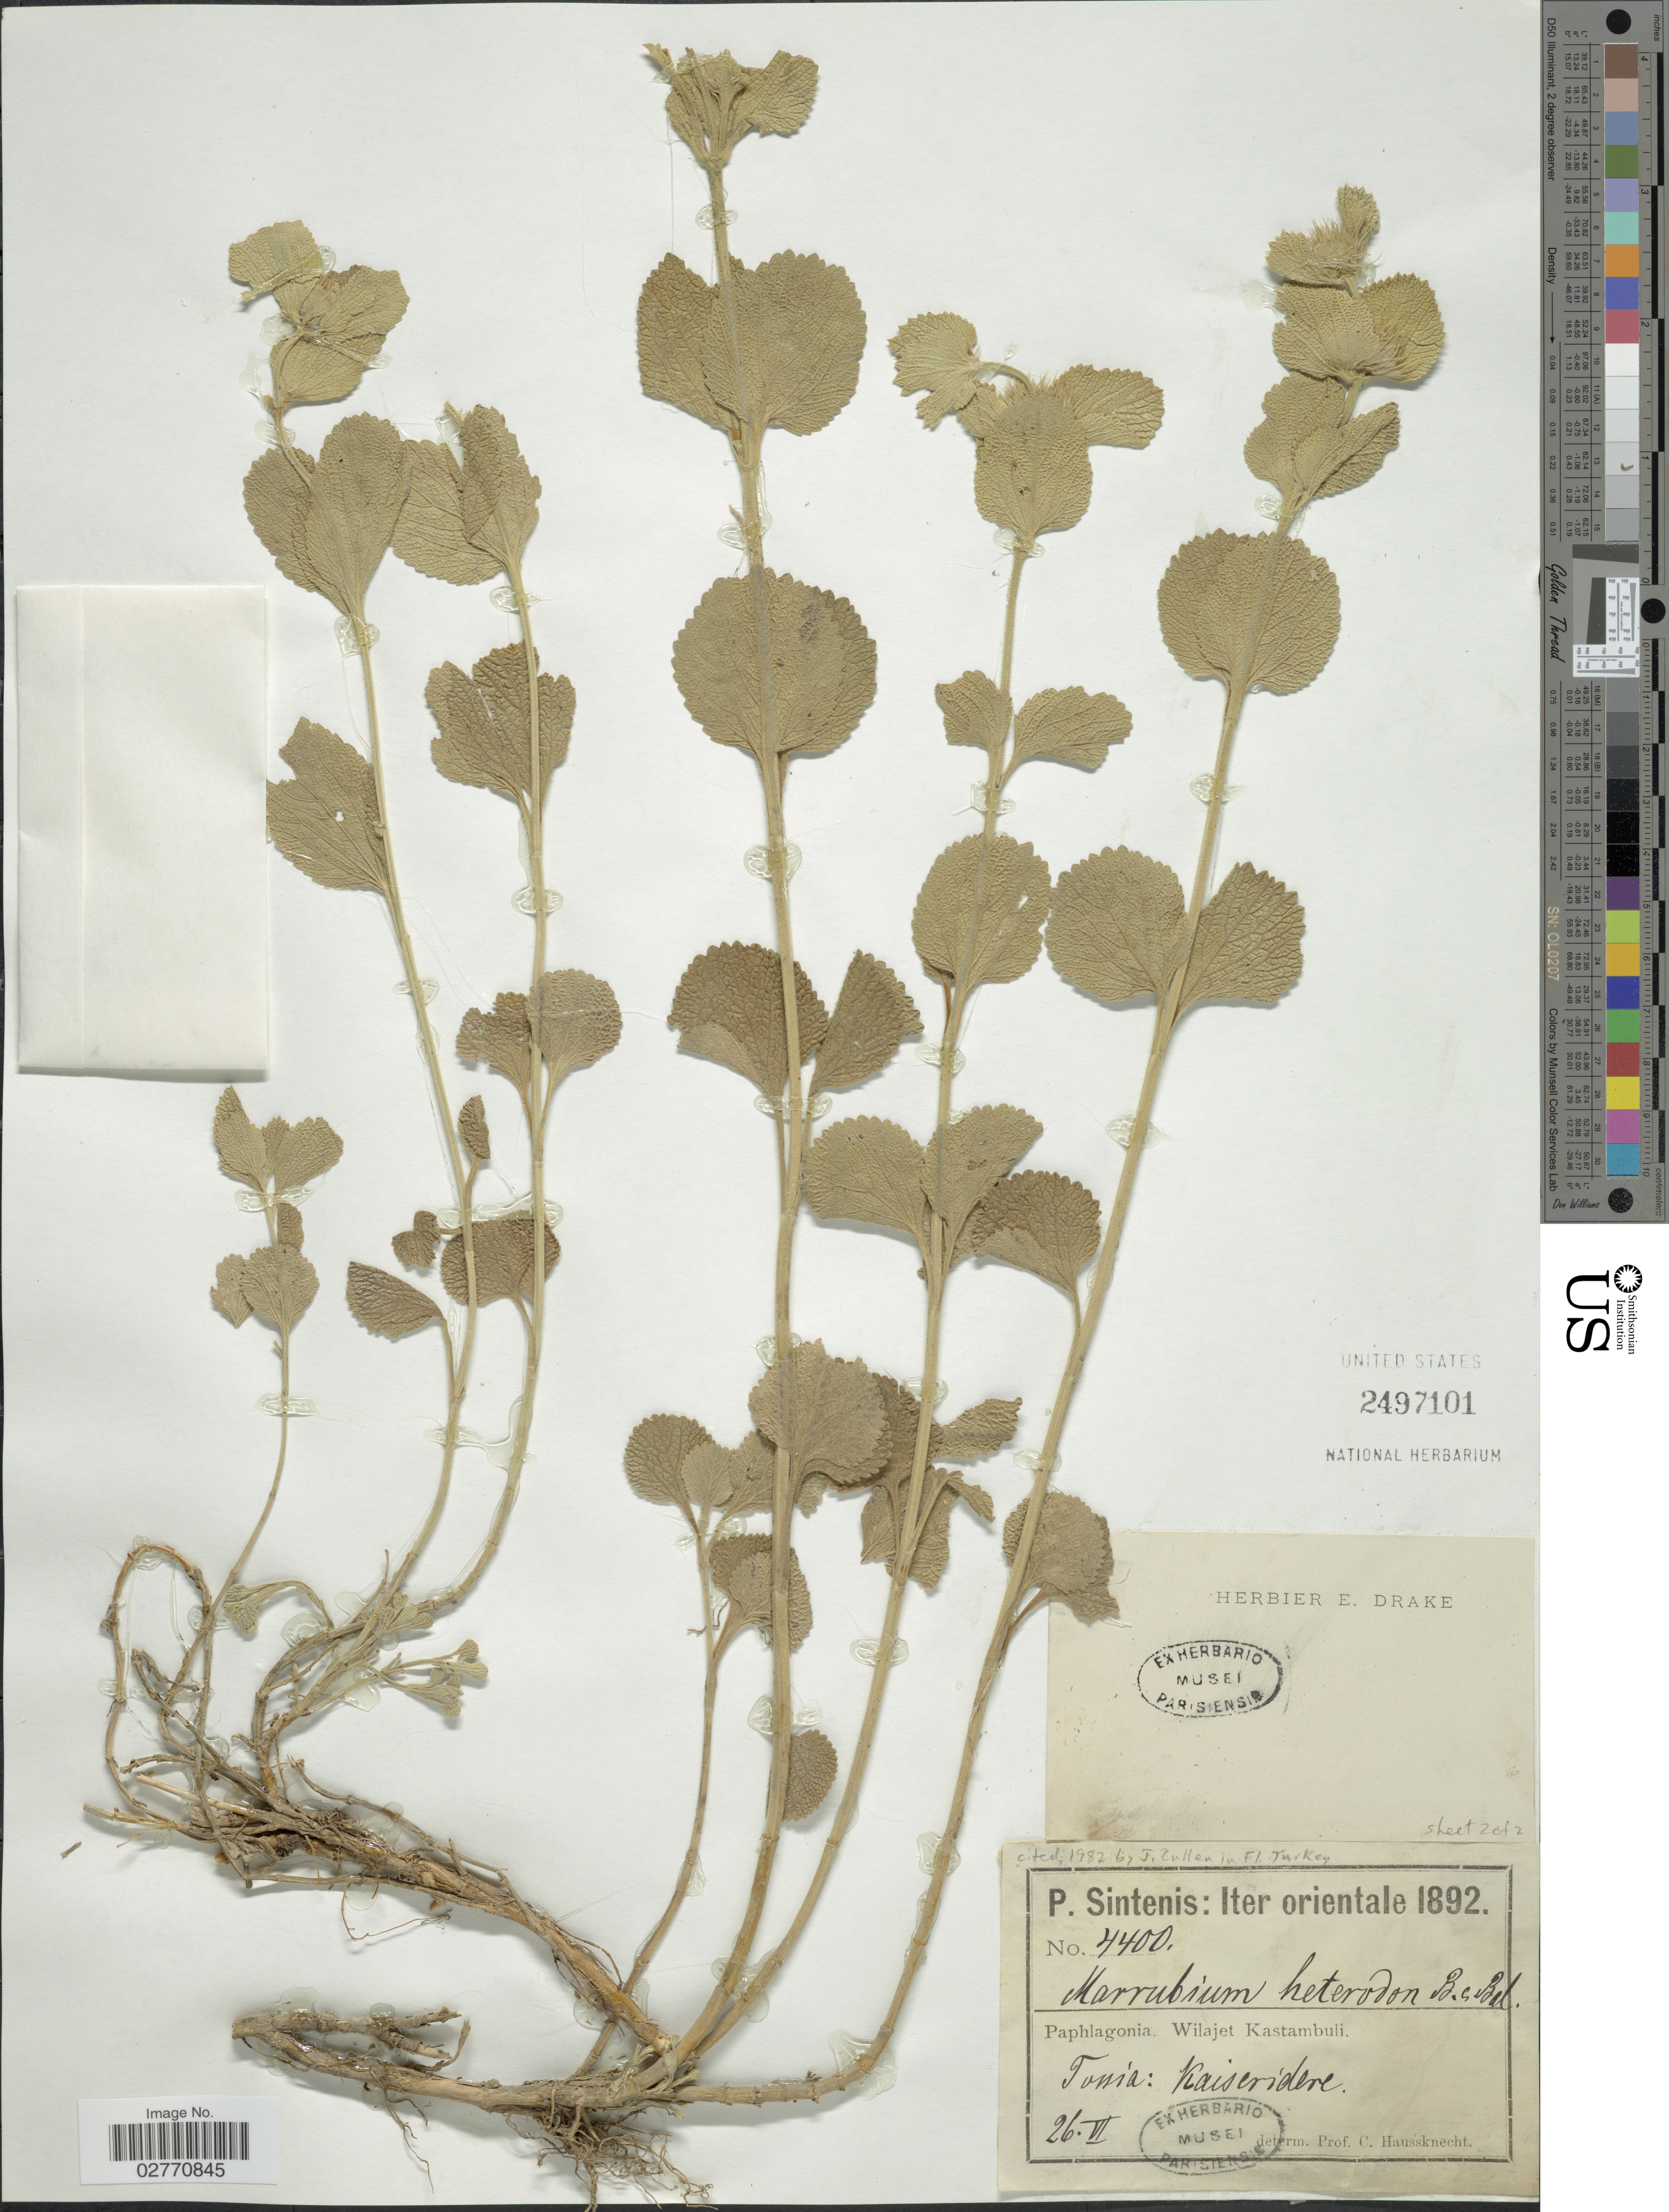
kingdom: Plantae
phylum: Tracheophyta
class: Magnoliopsida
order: Lamiales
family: Lamiaceae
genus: Marrubium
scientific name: Marrubium heterodon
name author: (Benth.) Boiss. & Balansa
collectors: P. Sintenis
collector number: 4400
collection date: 1892-06-26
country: Turkey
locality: Paphlagonia. Wilajet Kastambuli. Tossia: Kaiseridere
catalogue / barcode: US 2497101